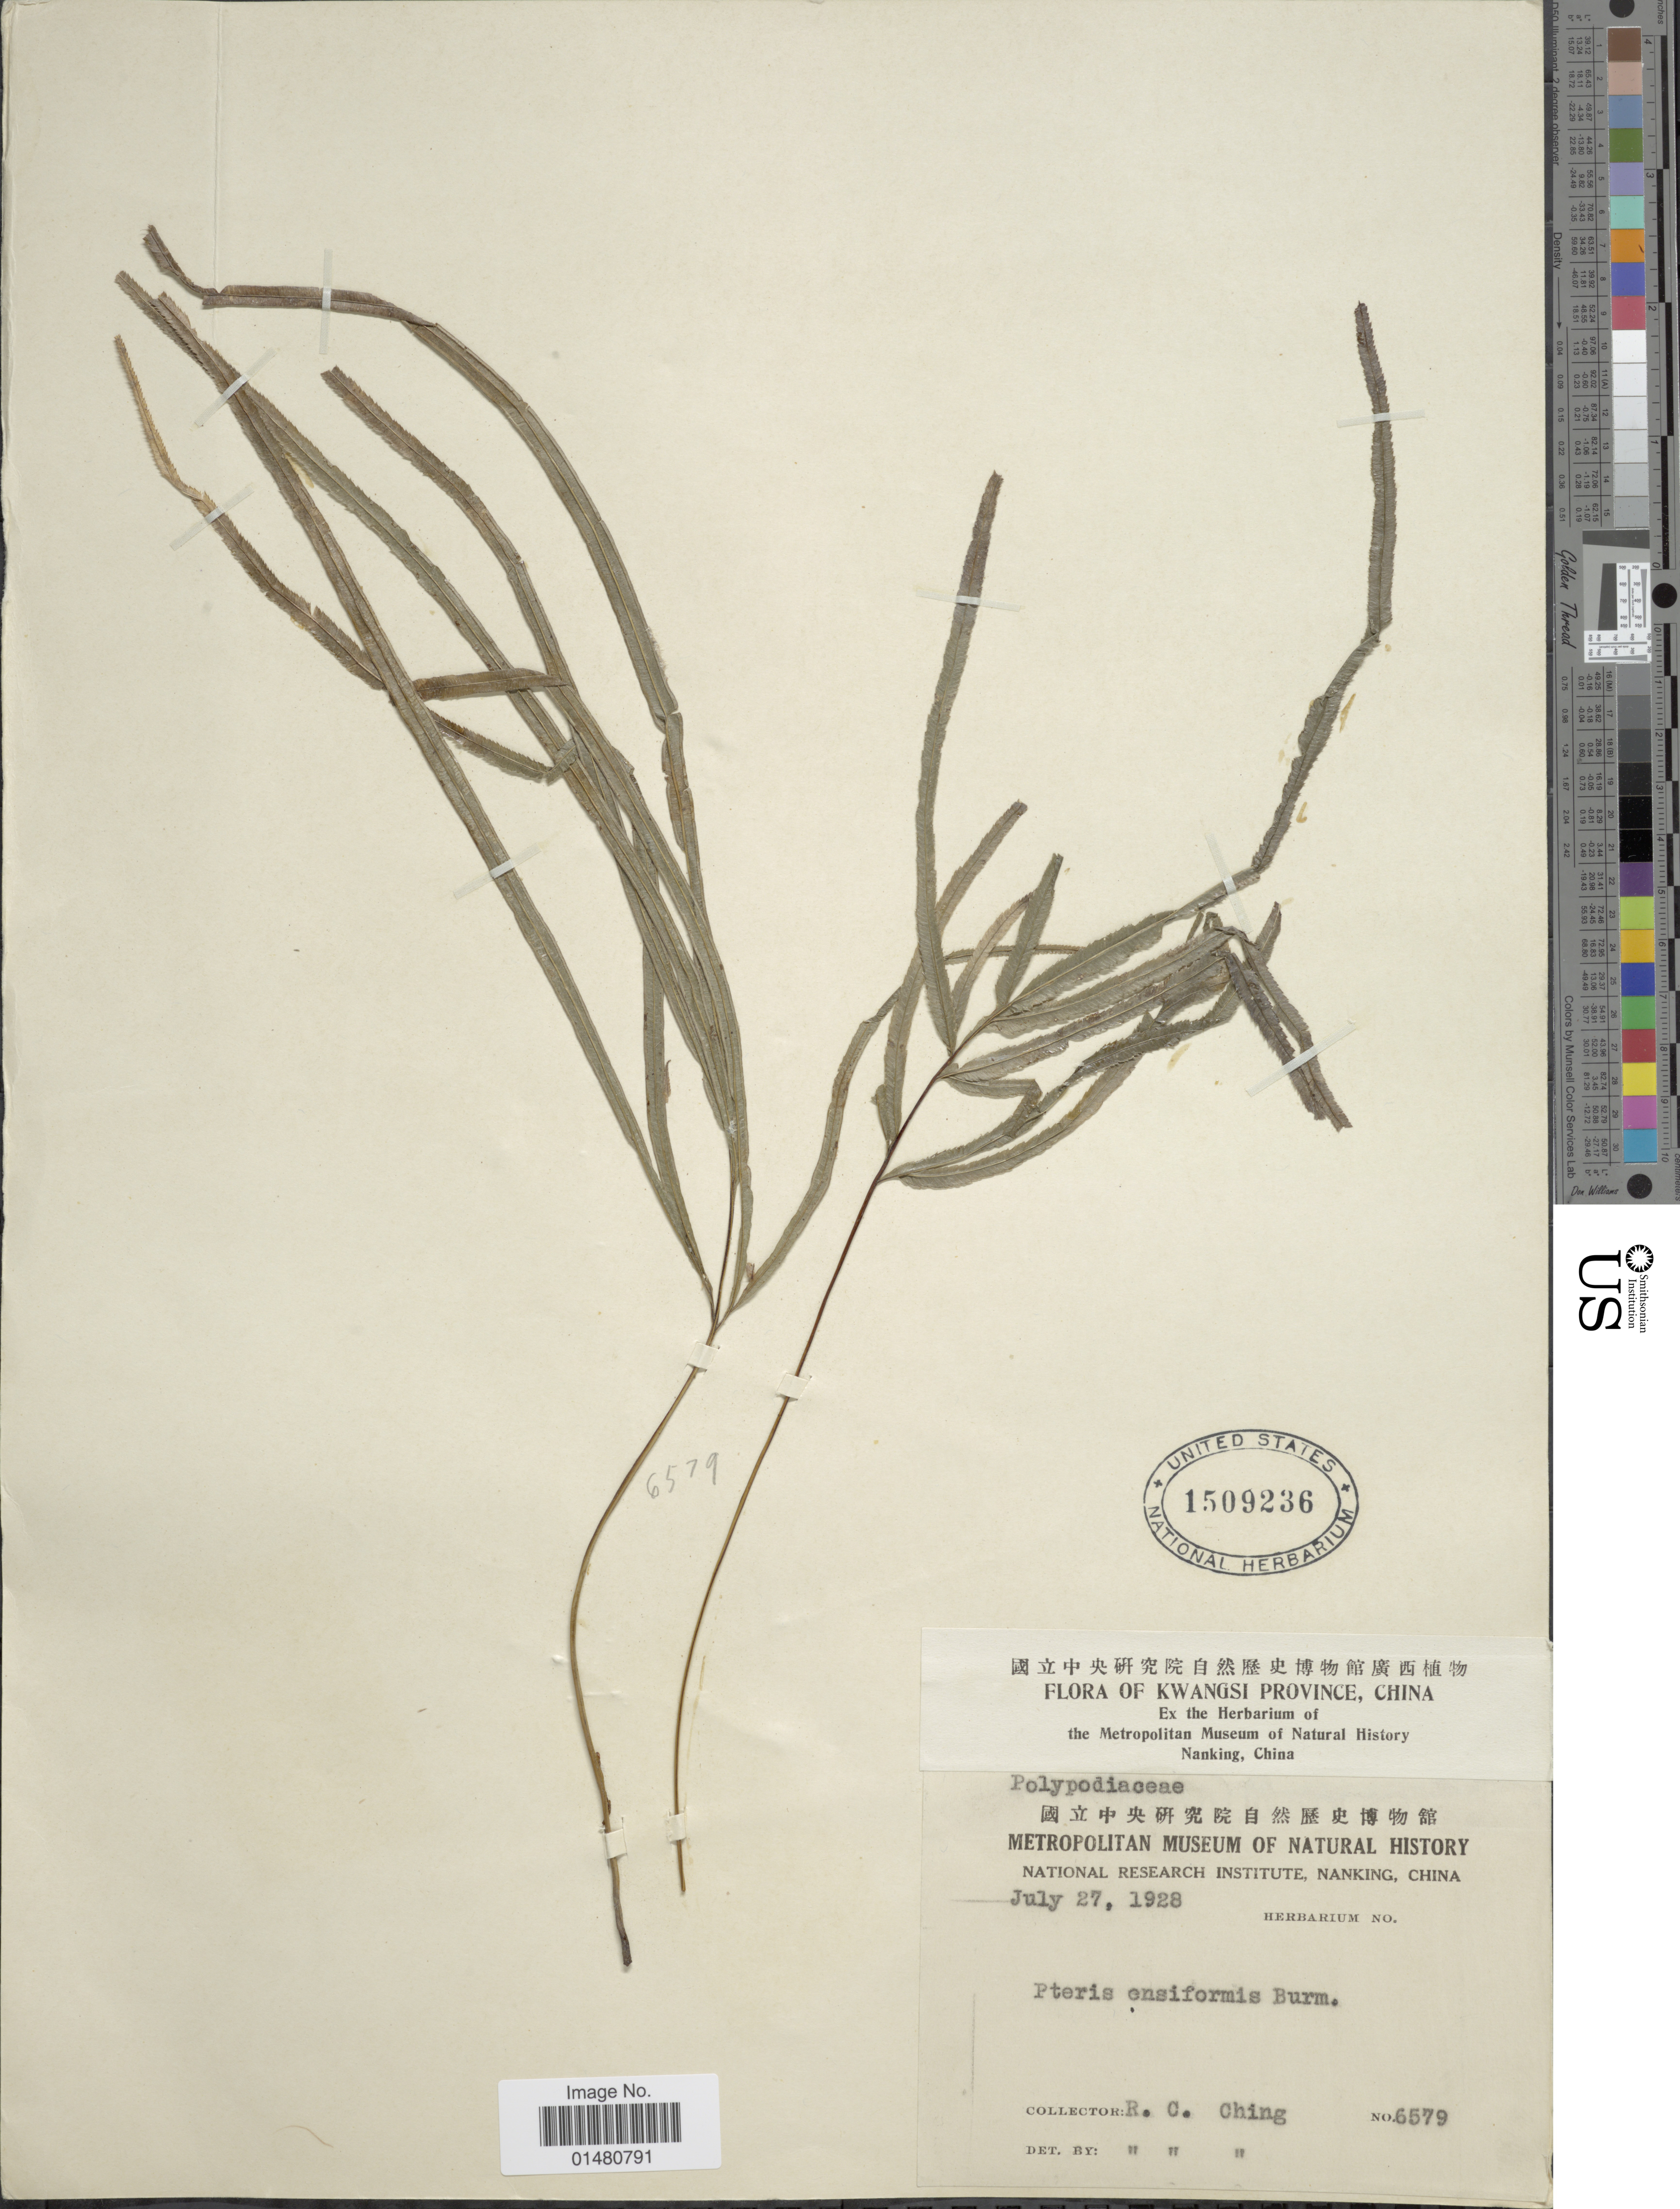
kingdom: Plantae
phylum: Tracheophyta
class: Polypodiopsida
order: Polypodiales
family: Pteridaceae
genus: Pteris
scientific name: Pteris multifida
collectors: R. C. Ching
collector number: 6579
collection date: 1928-07-27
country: China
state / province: Guangxi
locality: Kwangsi Province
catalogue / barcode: US 1509236